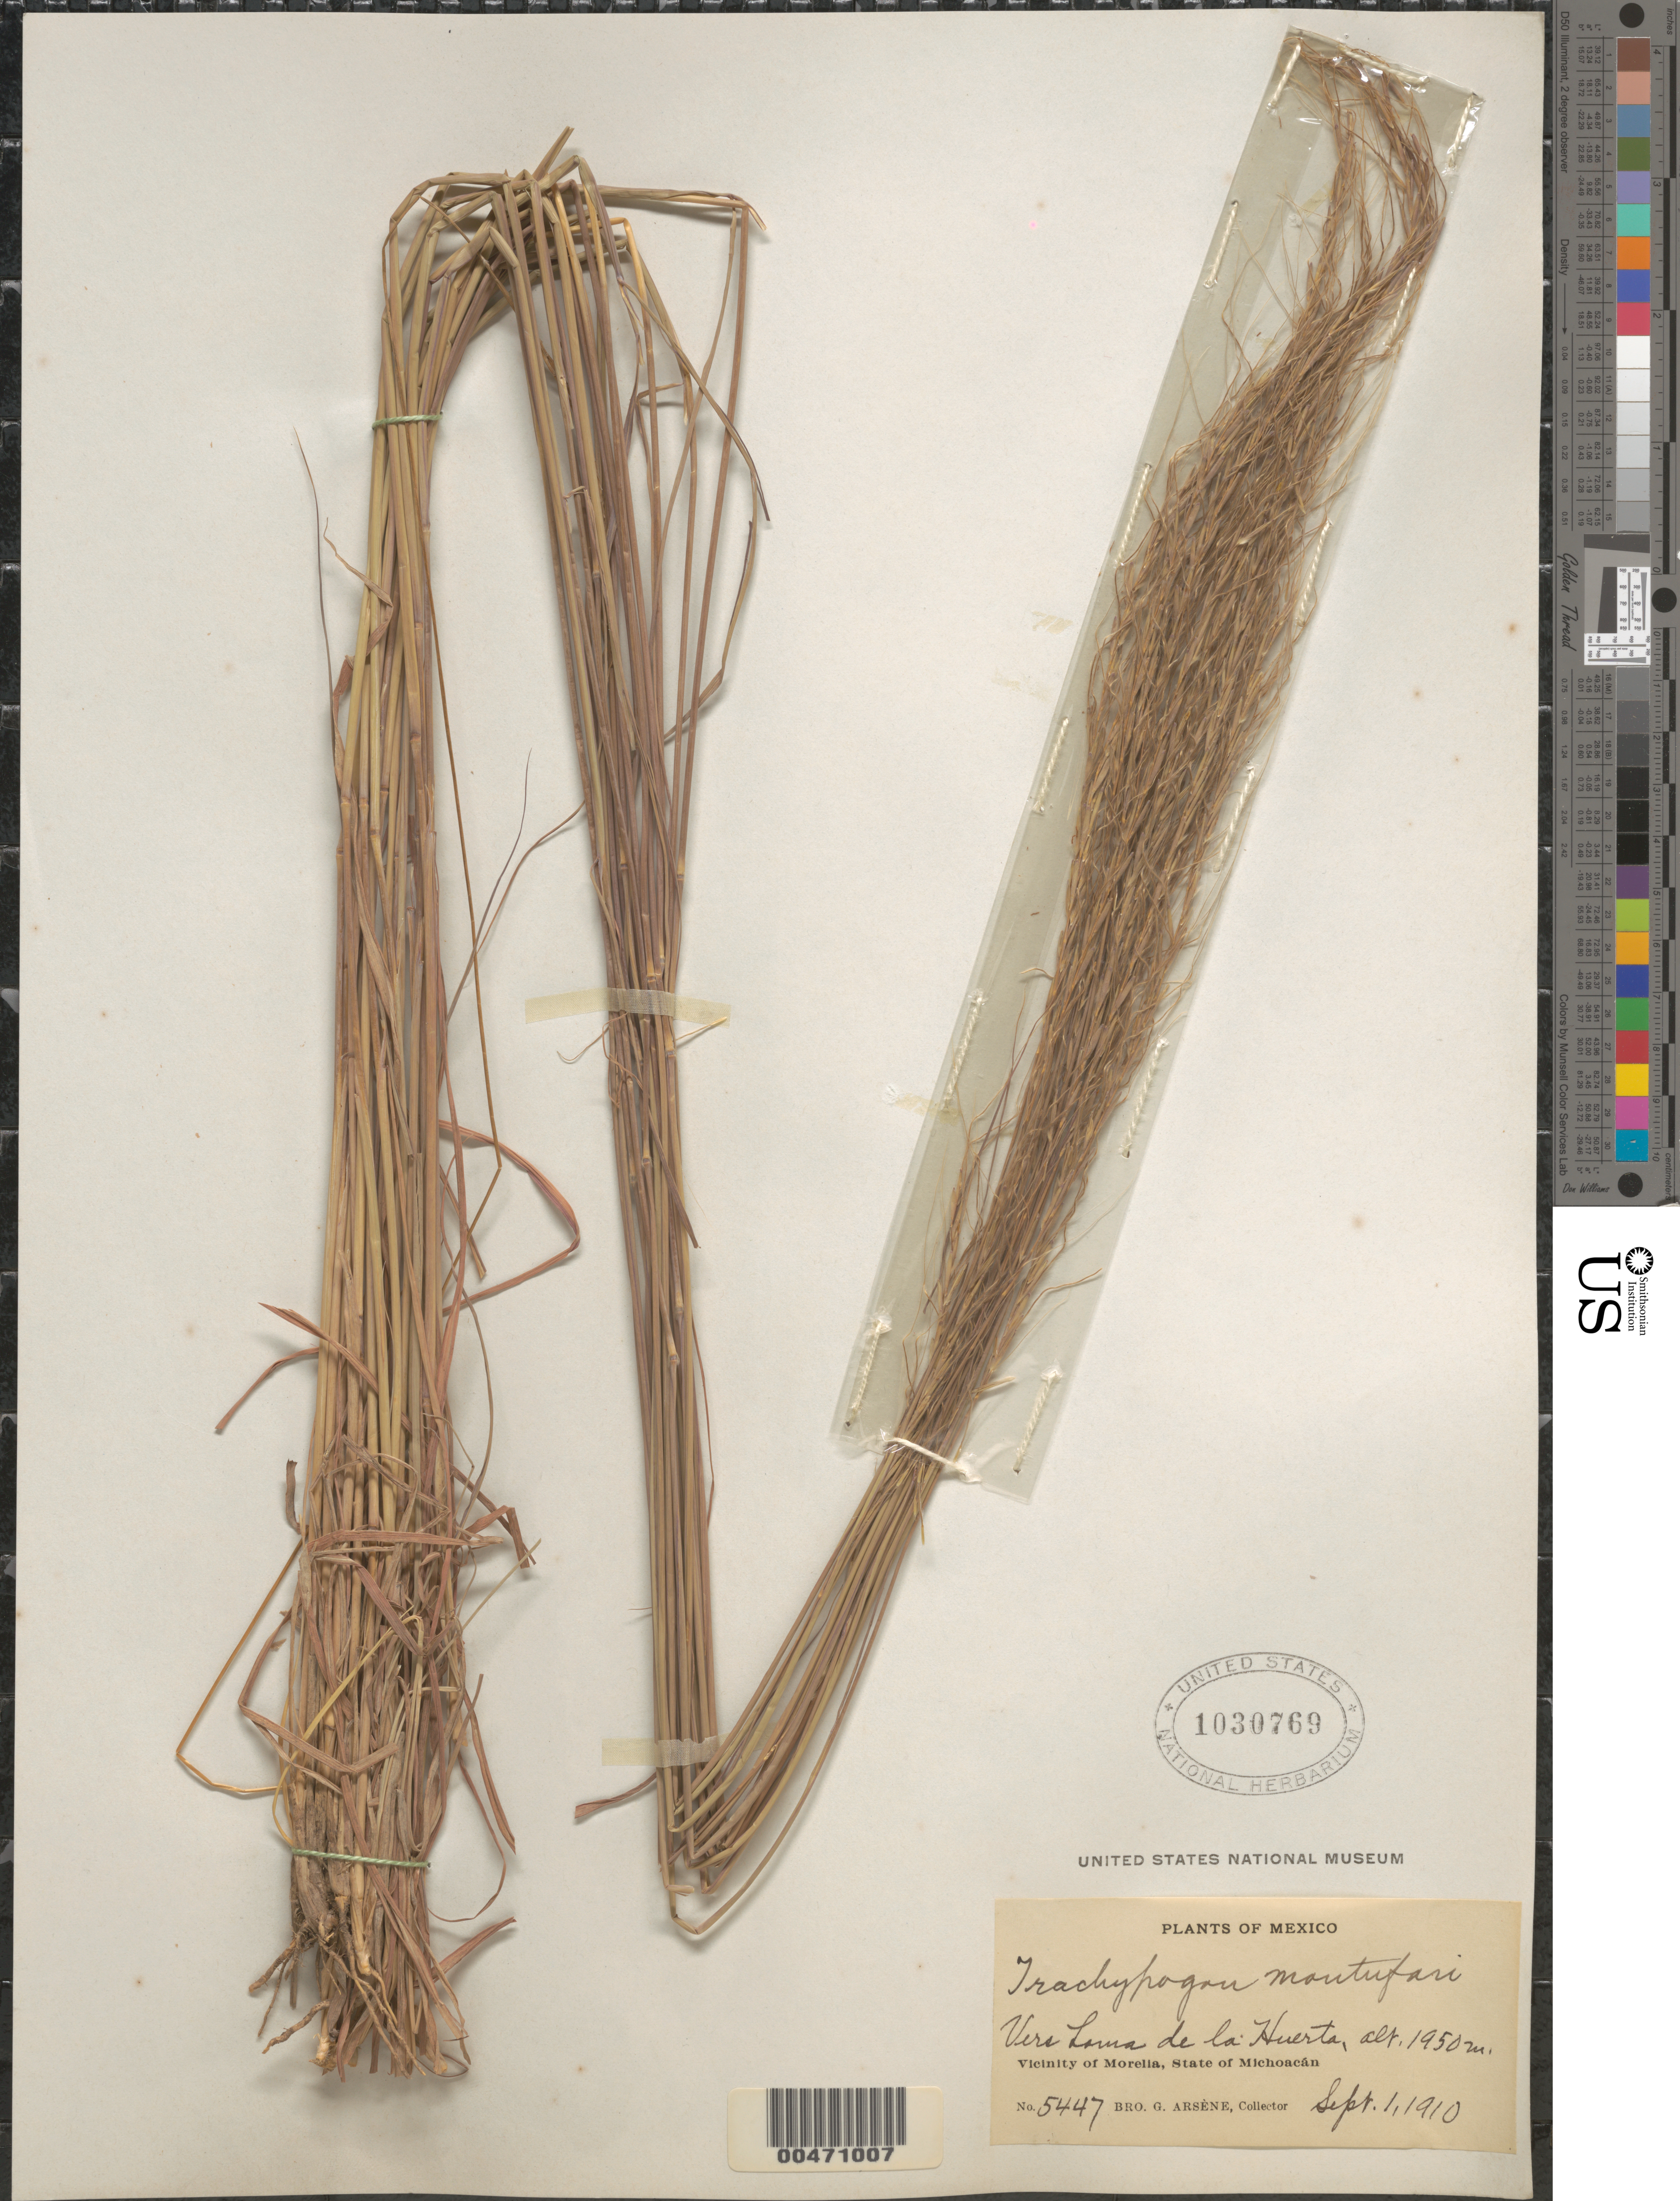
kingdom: Plantae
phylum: Tracheophyta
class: Liliopsida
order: Poales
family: Poaceae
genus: Trachypogon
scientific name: Trachypogon secundus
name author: (J. Presl) Scribn.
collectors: Bro. G. Arsène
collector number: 5447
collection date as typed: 1 Sep 1910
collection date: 1910-09-01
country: Mexico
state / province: Michoacán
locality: Vers Loma de la Huerta, vicinity of Morelia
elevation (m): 1950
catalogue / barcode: US 1030769